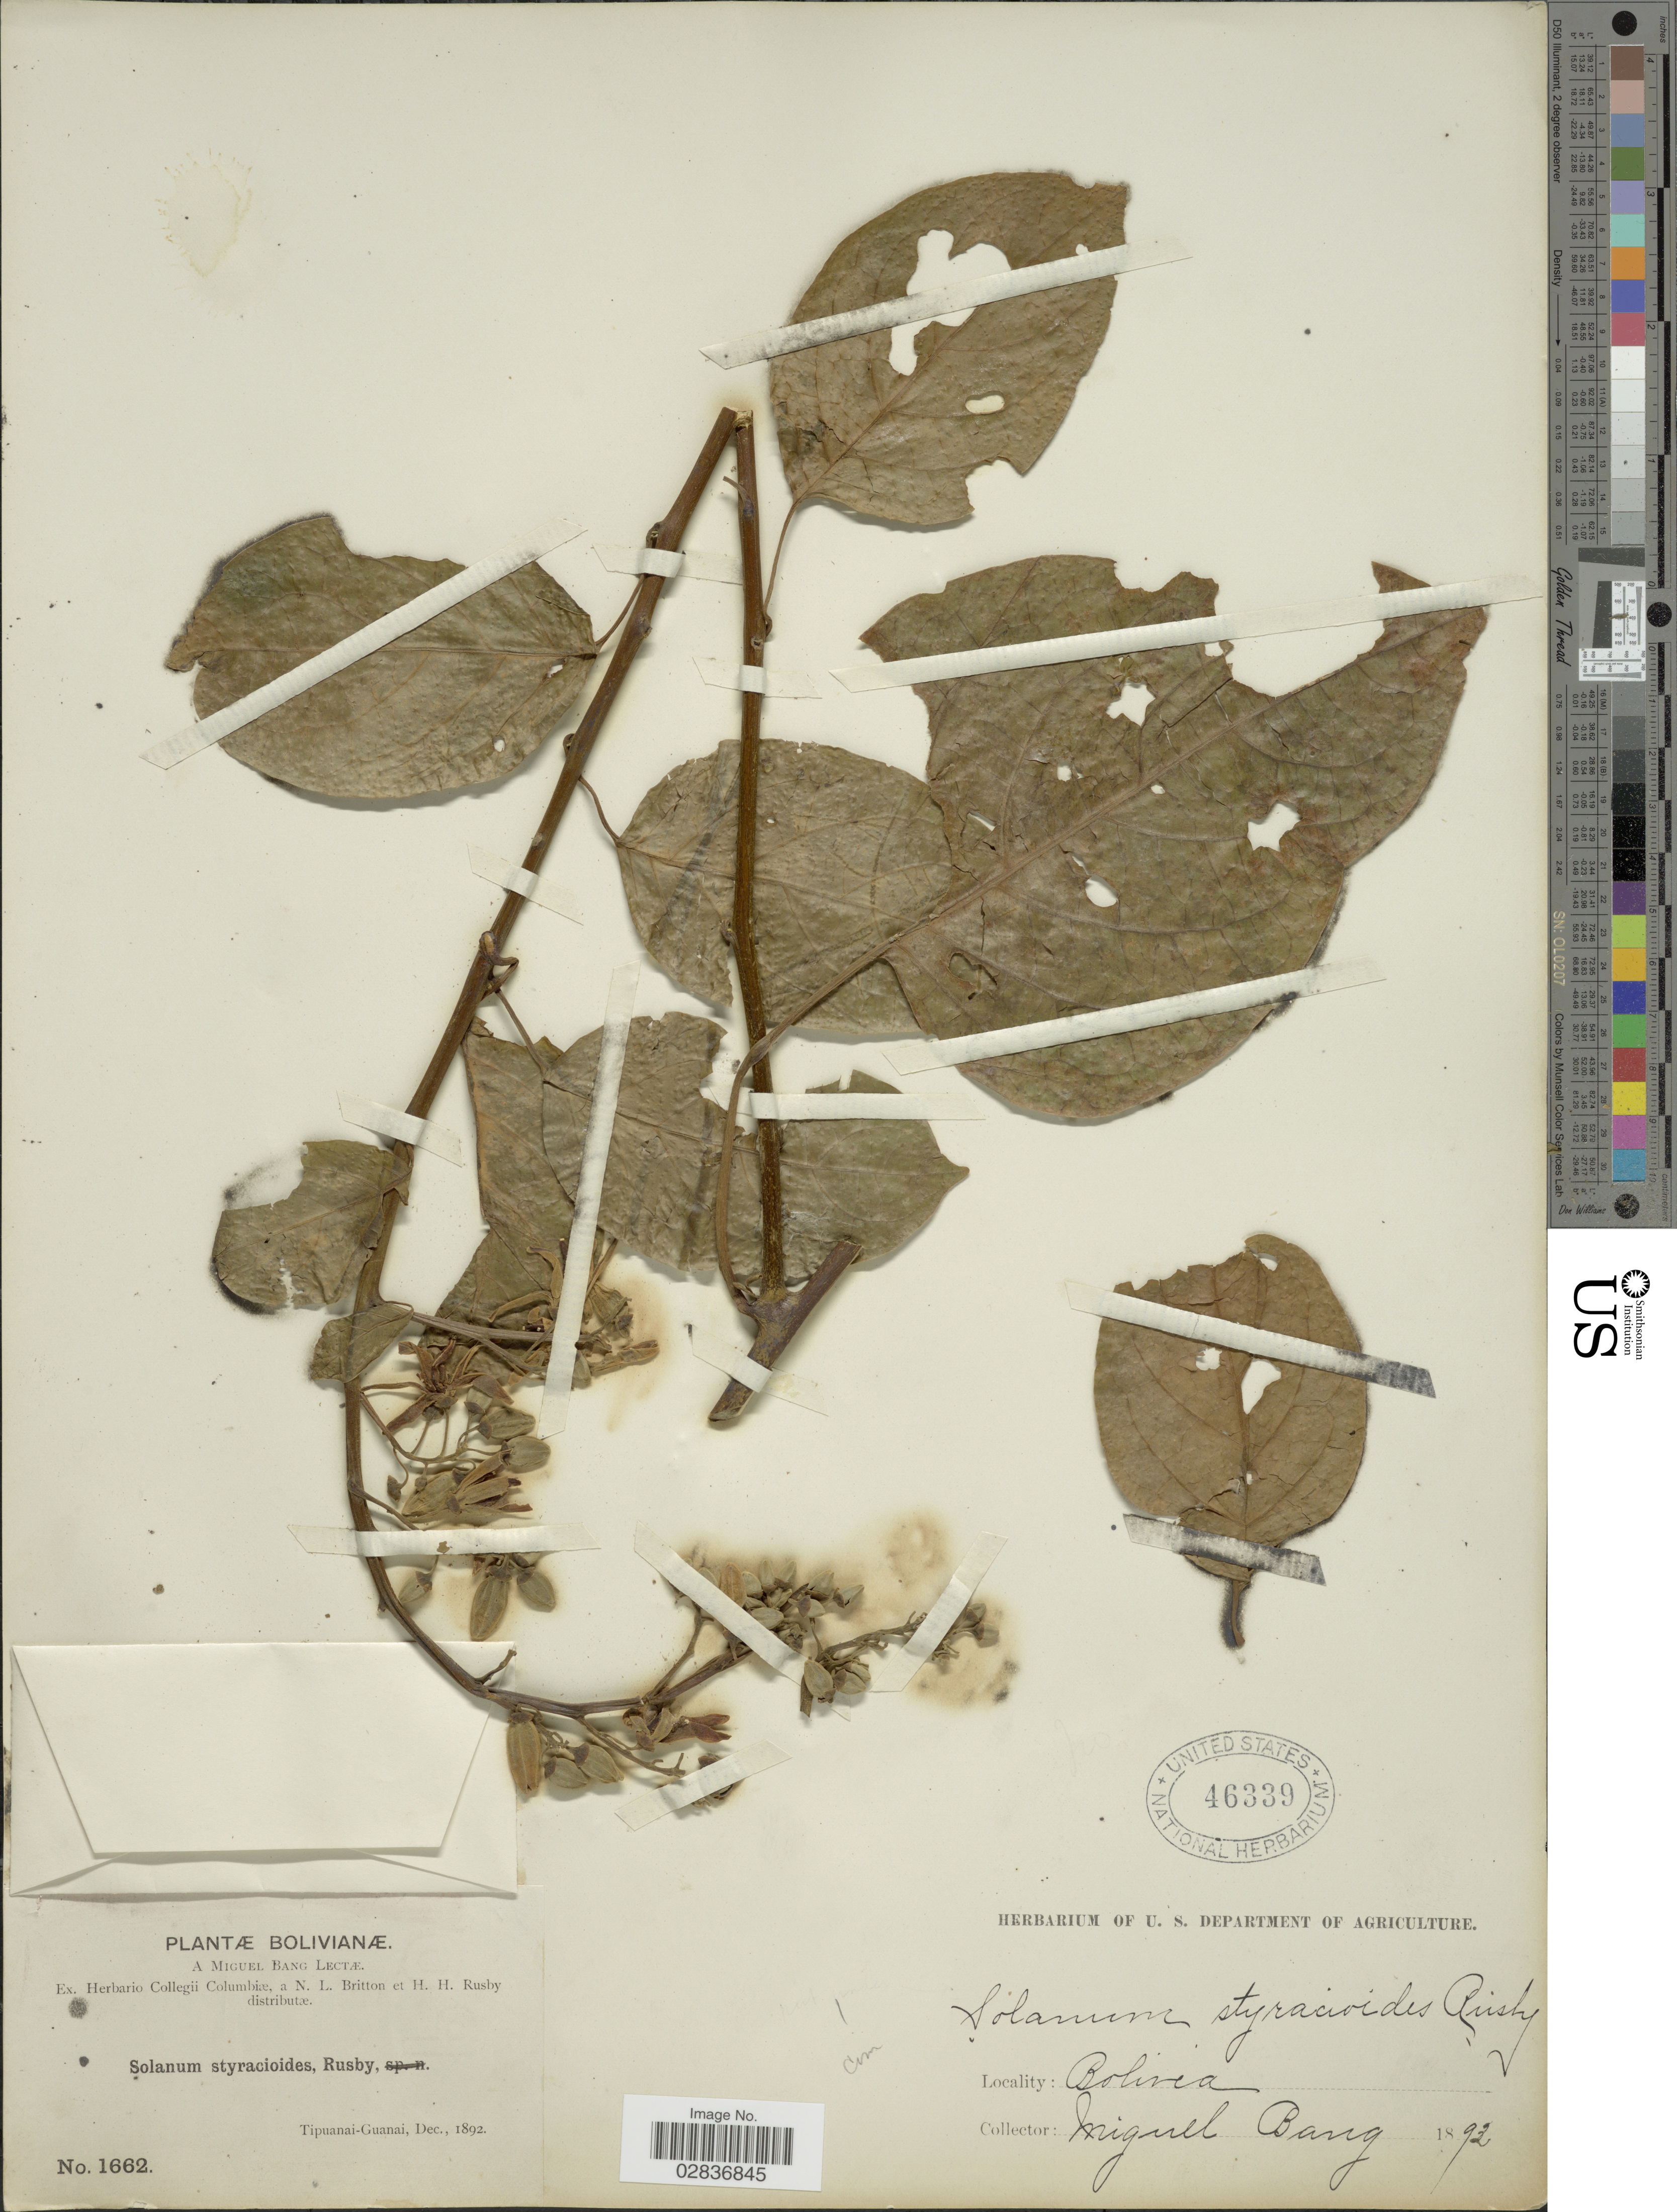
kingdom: Plantae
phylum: Tracheophyta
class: Magnoliopsida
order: Solanales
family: Solanaceae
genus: Solanum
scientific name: Solanum styracioides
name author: Rusby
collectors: M. Bang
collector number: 1662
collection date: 1892-12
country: Bolivia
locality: Tipuanai-Guanai.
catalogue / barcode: US 46339